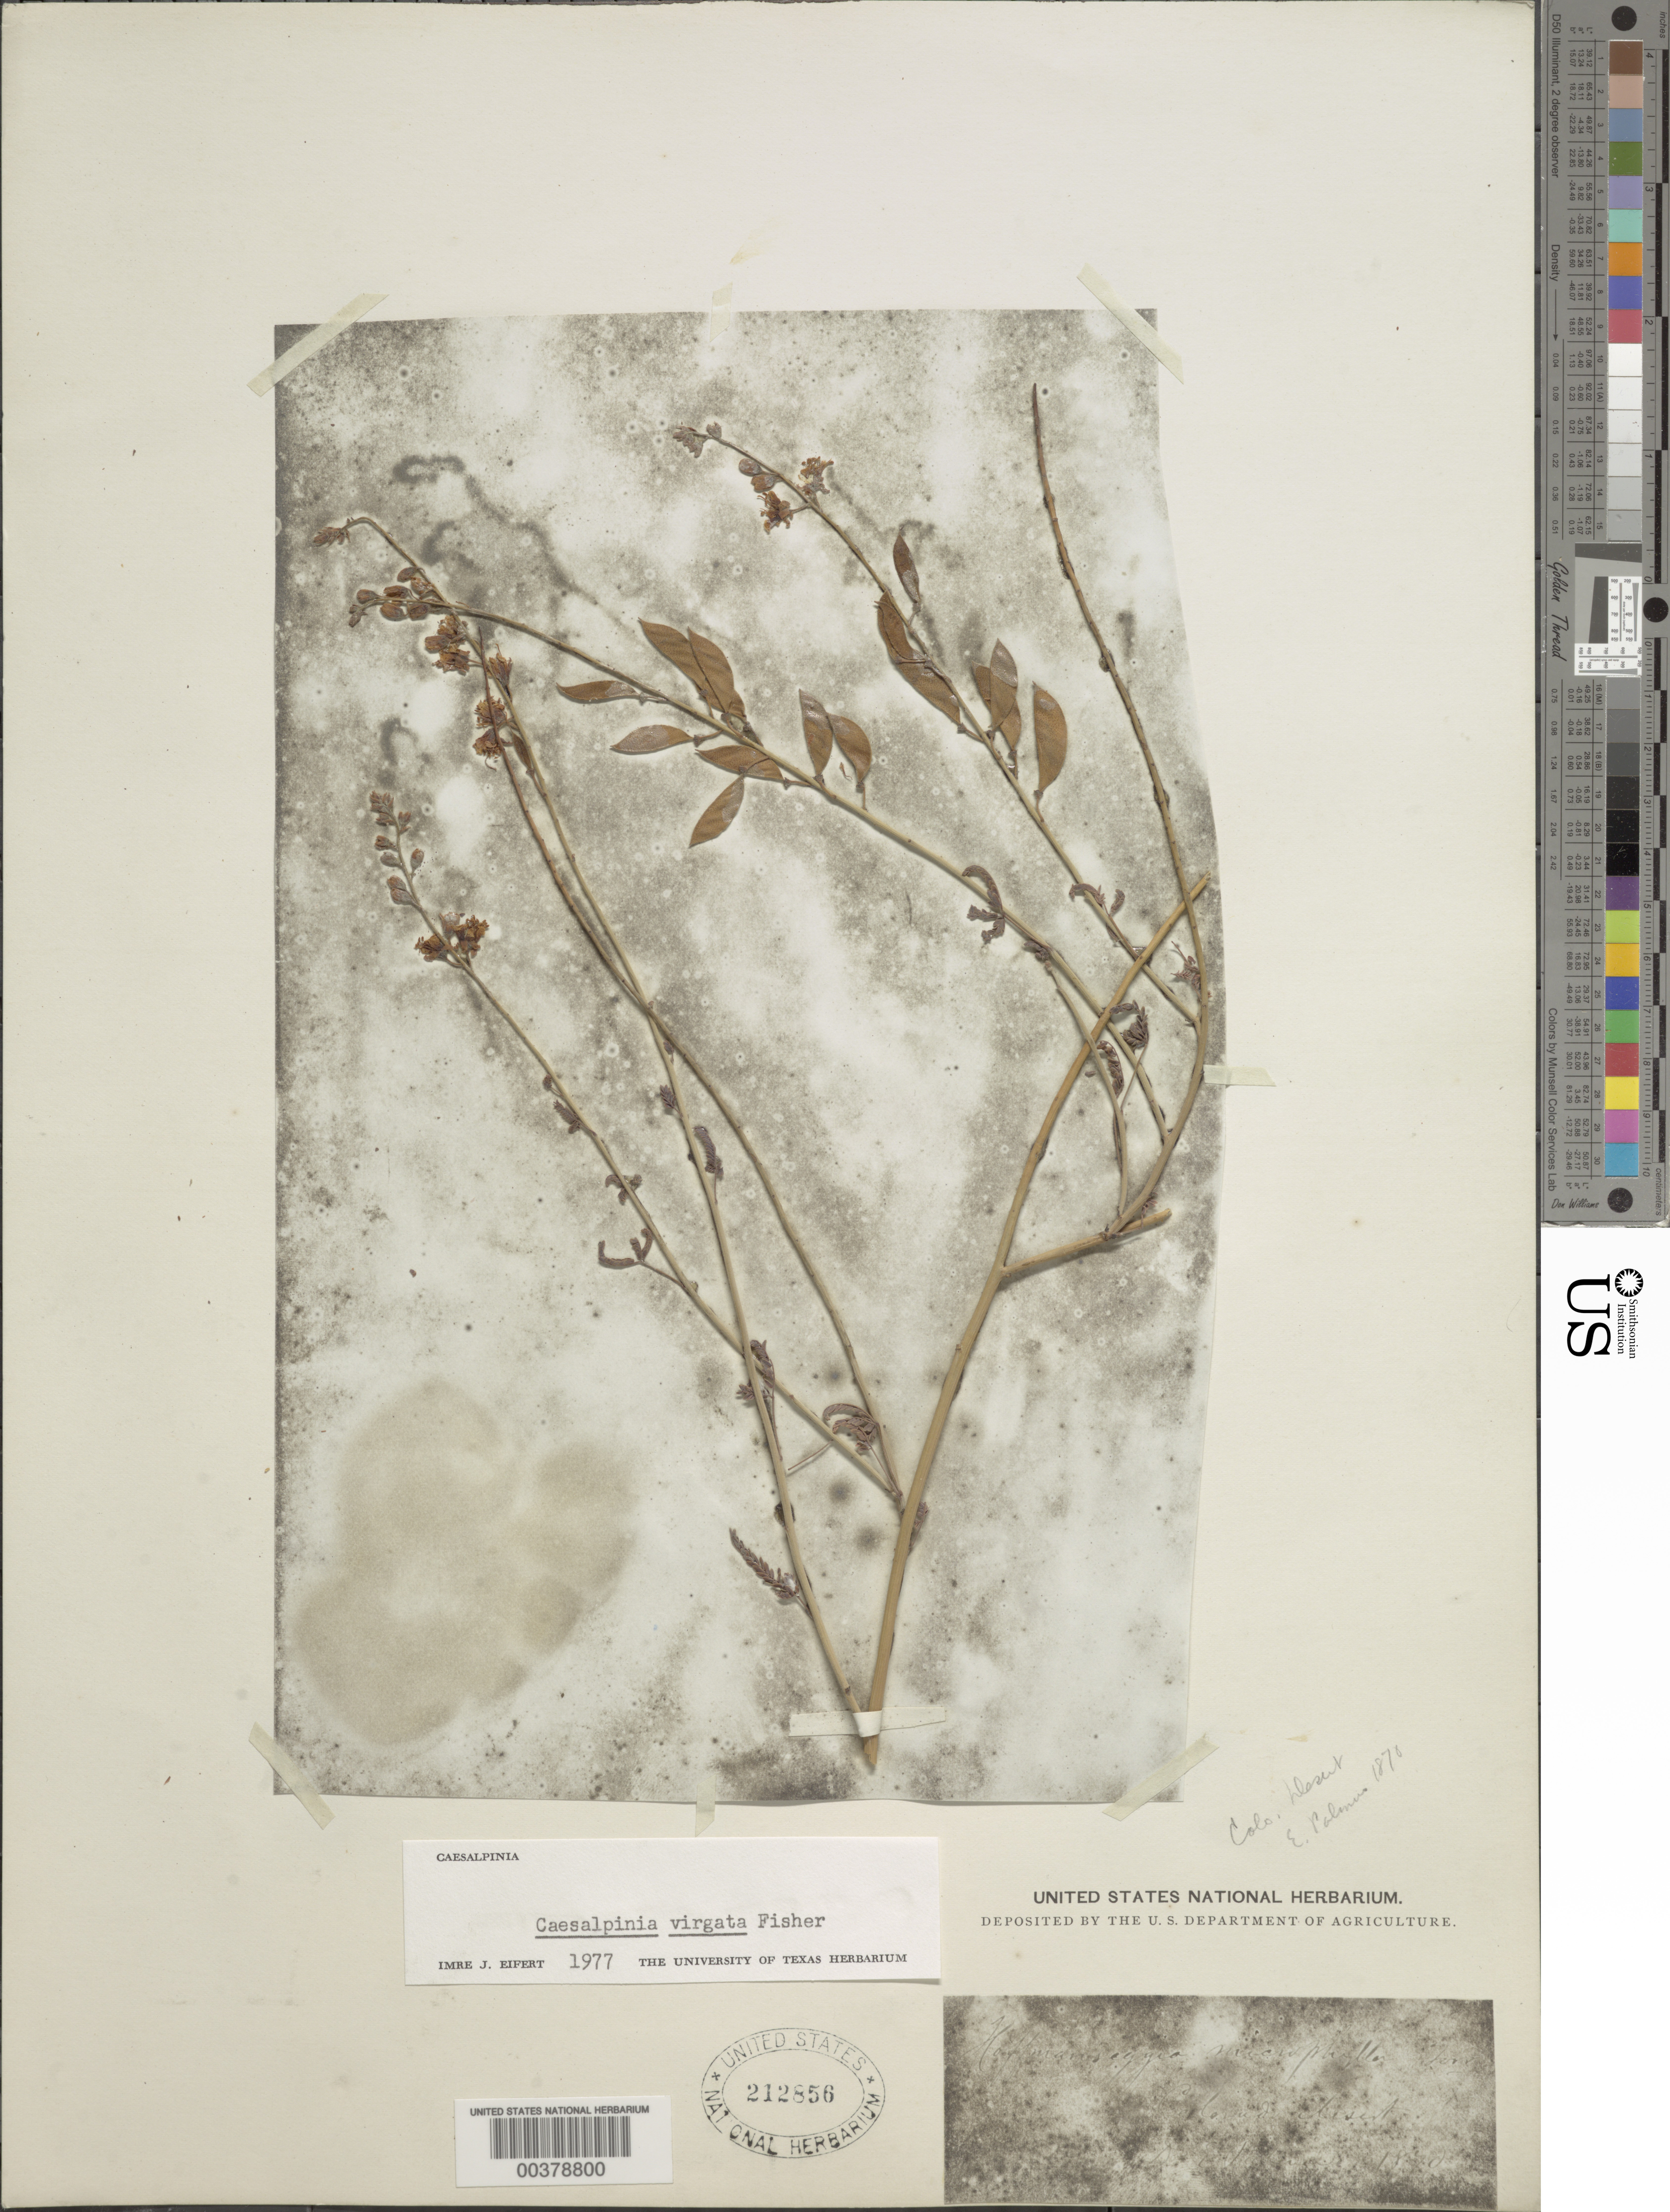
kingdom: Plantae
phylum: Tracheophyta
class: Magnoliopsida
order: Fabales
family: Fabaceae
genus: Hoffmannseggia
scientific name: Hoffmannseggia microphylla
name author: Torr.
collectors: E. Palmer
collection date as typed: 1870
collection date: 1870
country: United States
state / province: California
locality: Colorado desert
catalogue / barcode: US 212856